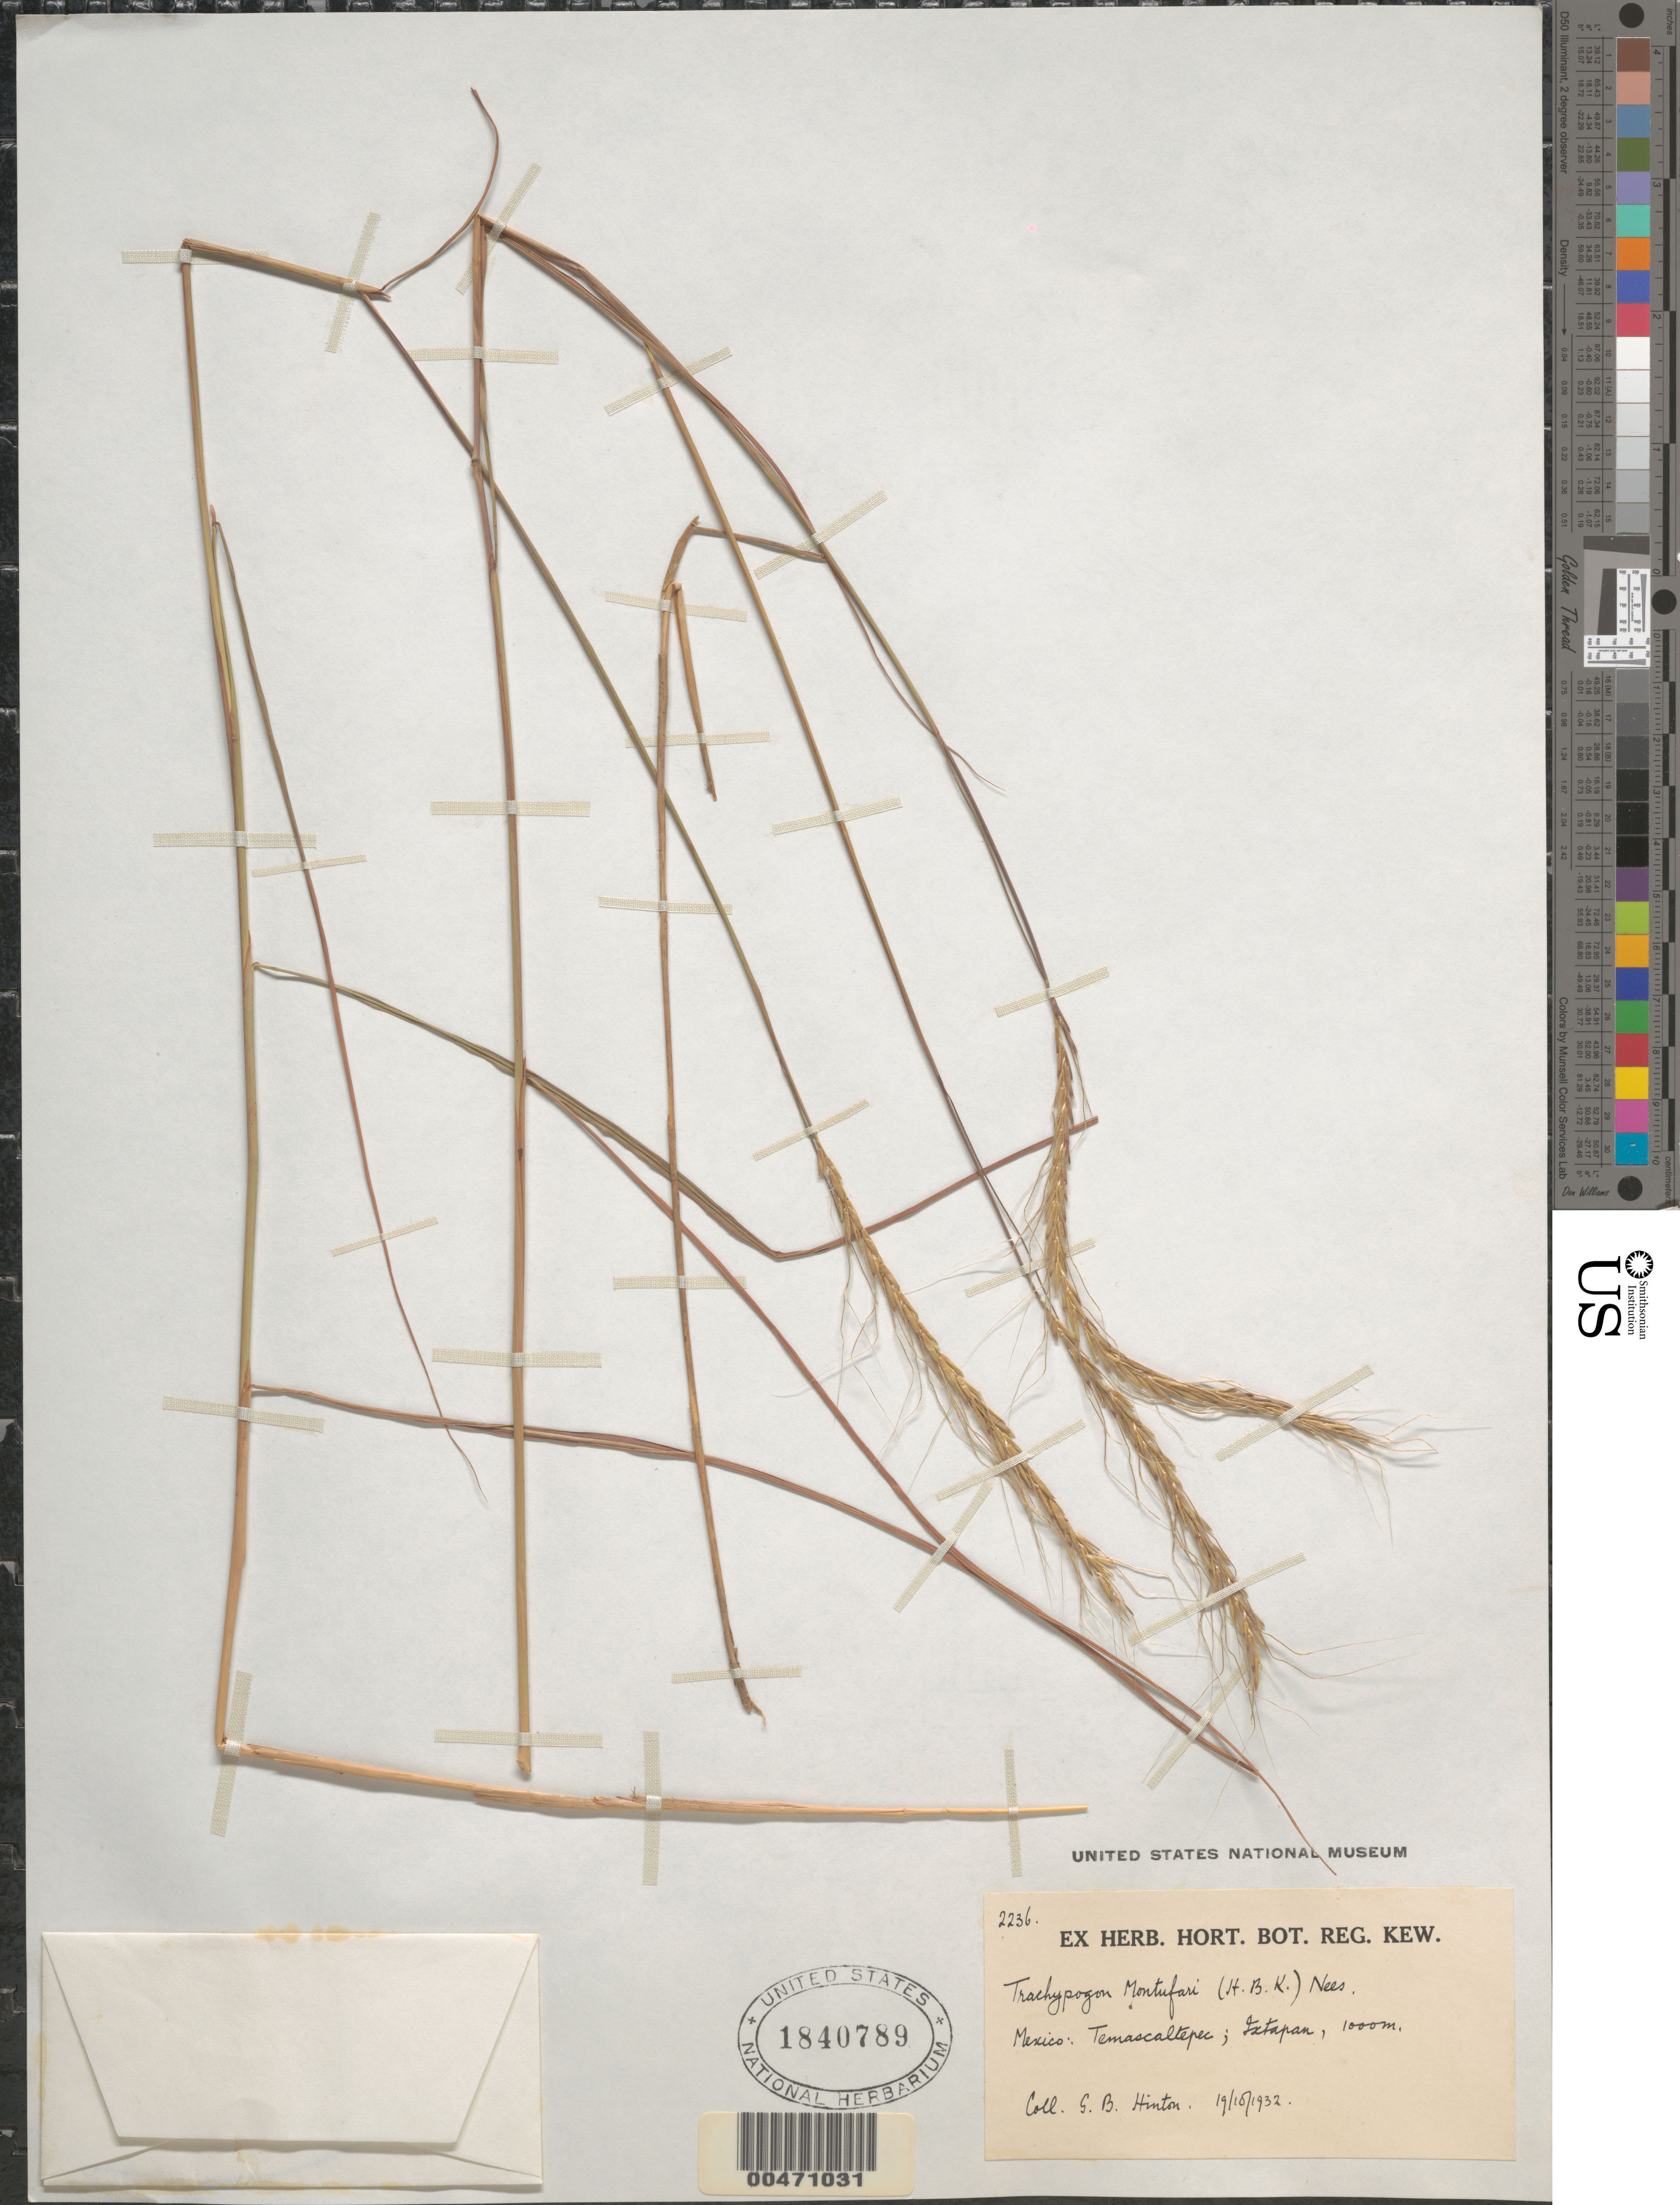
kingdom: Plantae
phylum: Tracheophyta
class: Liliopsida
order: Poales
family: Poaceae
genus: Trachypogon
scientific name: Trachypogon secundus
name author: (J. Presl) Scribn.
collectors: G. B. Hinton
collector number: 2236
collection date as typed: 19 Oct 1932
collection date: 1932-10-19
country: Mexico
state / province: México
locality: Temascaltepec, Ixtapan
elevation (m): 1000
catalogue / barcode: US 1840789